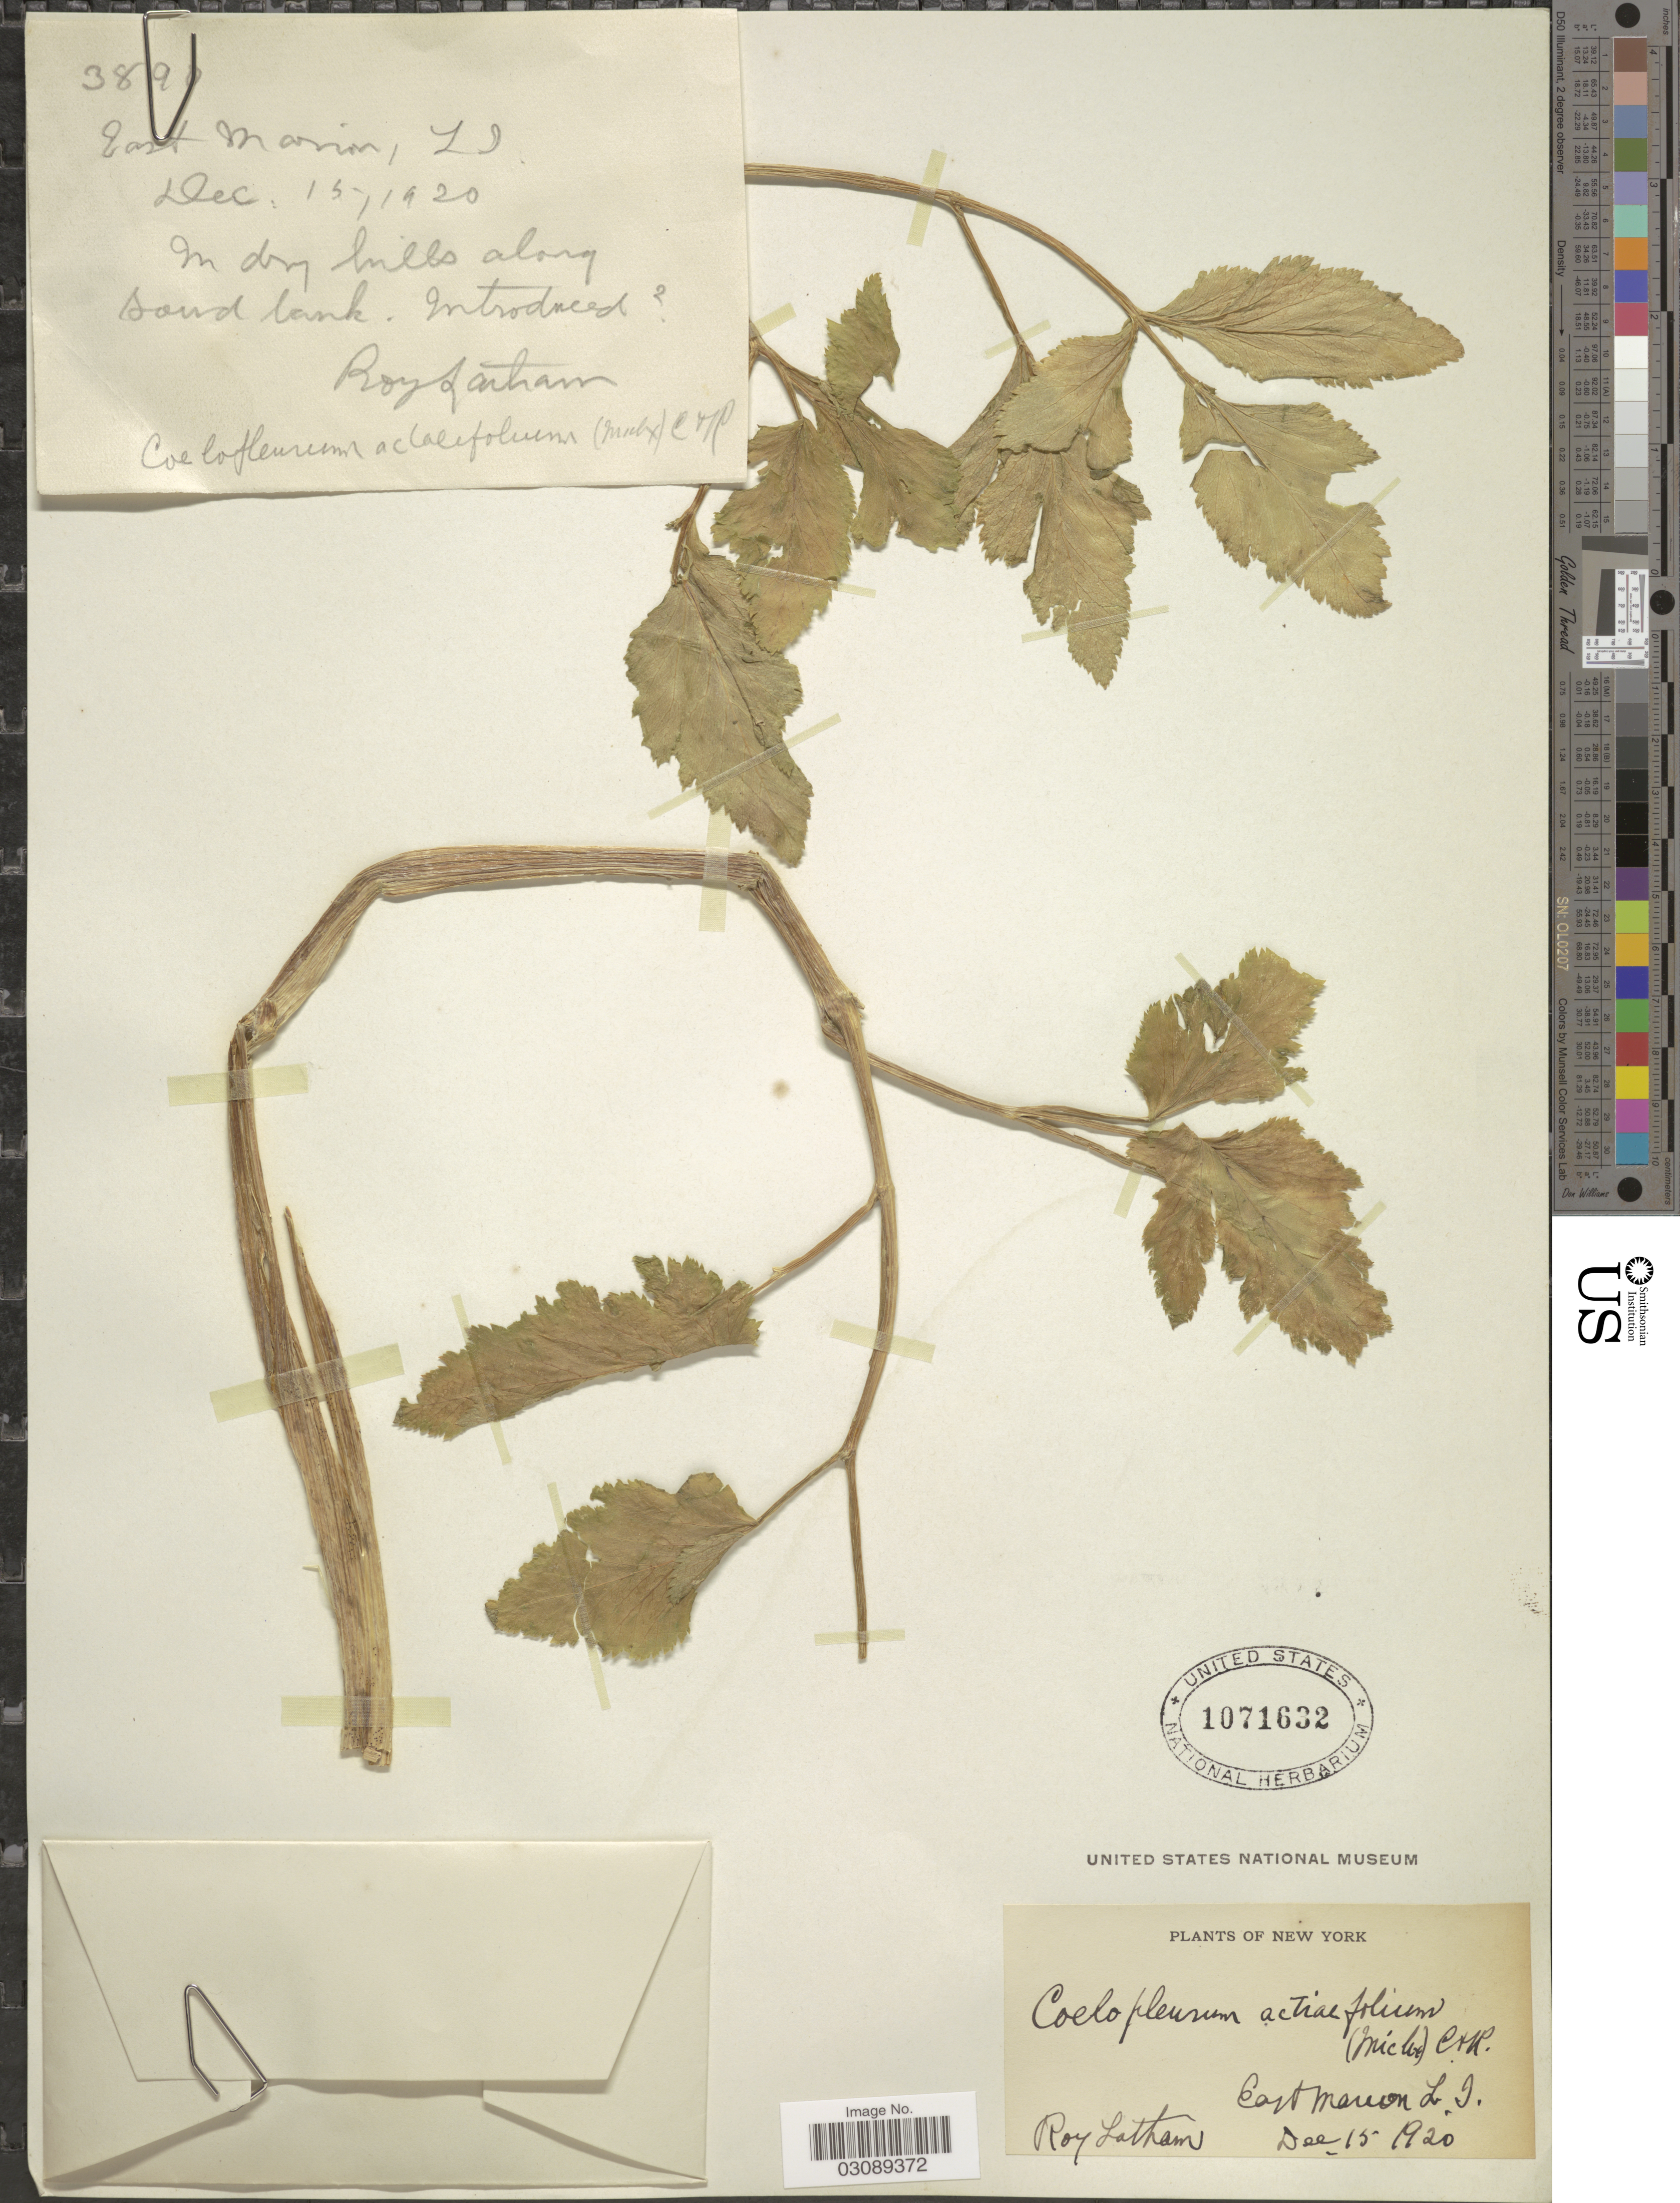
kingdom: Plantae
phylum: Tracheophyta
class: Magnoliopsida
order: Apiales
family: Apiaceae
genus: Coelopleurum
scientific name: Coelopleurum actaeifolium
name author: (Michx.) J.M. Coult. & Rose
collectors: R. Latham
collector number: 3890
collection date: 1920-12-15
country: United States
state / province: New York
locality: East Marion L. I.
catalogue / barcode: US 1071632